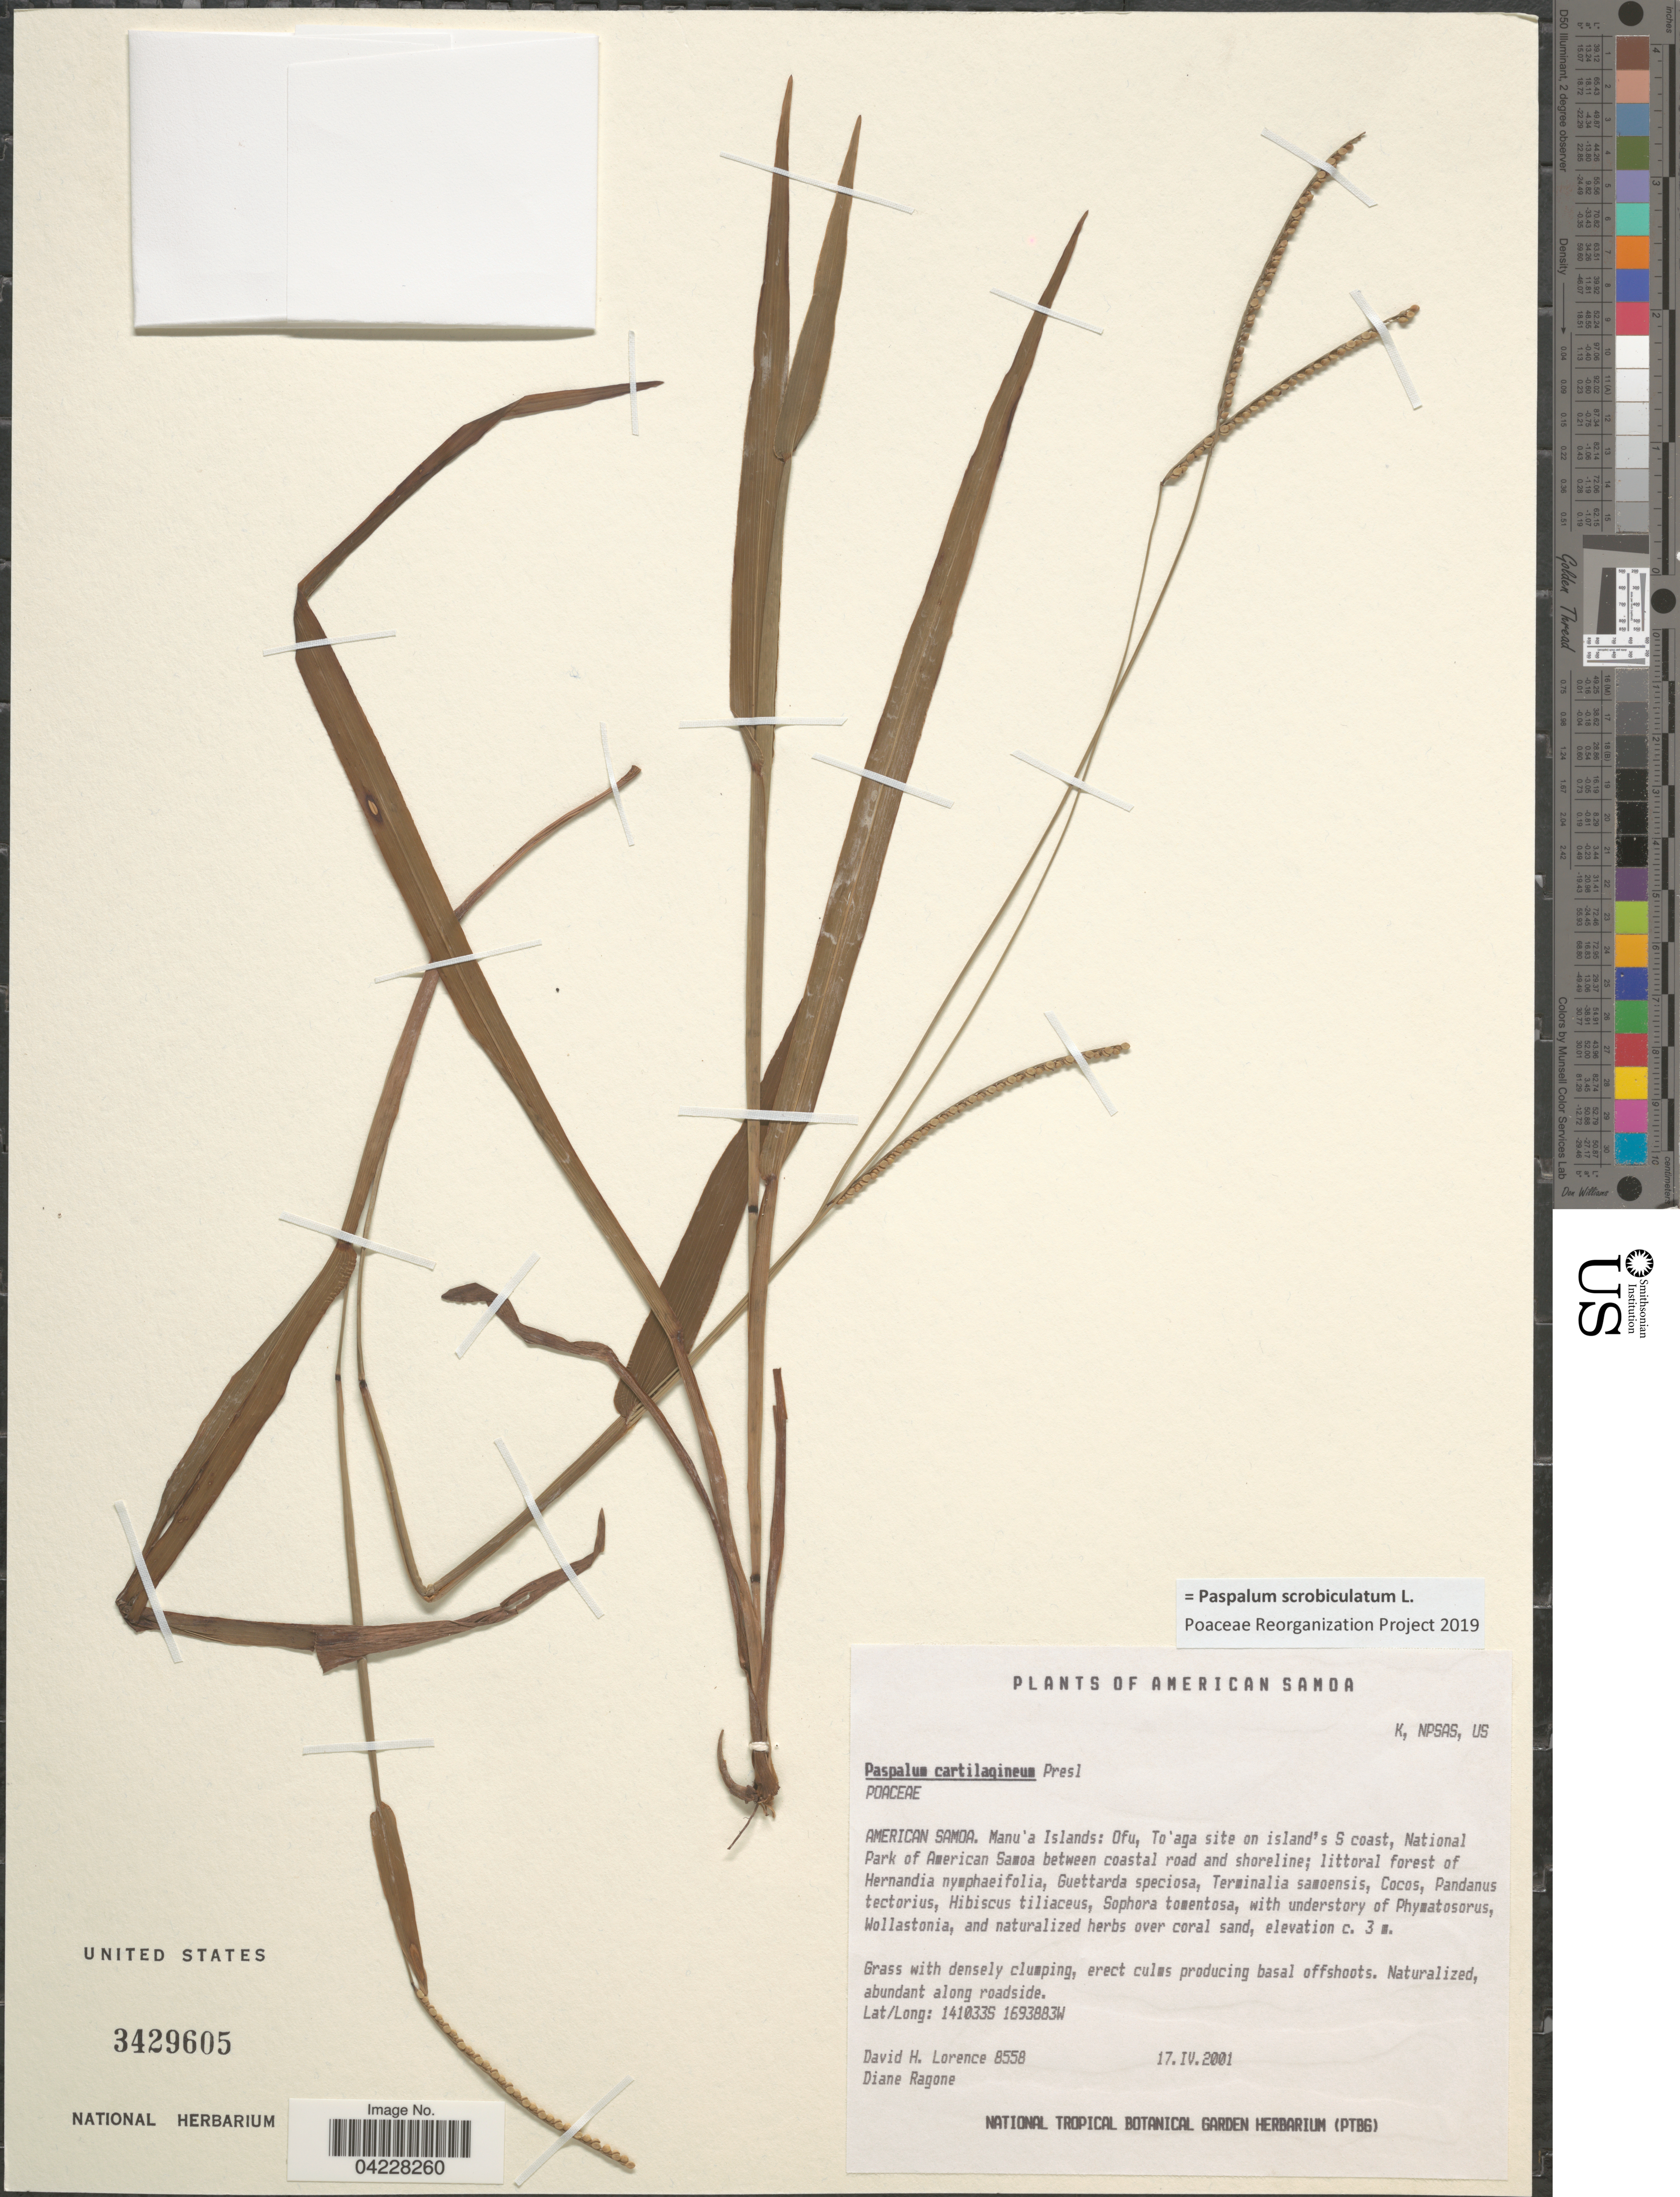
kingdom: Plantae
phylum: Tracheophyta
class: Liliopsida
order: Poales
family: Poaceae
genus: Paspalum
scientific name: Paspalum scrobiculatum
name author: L.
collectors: D. Lorence & D. Ragone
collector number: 8558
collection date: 2001-04-17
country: American Samoa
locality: Manu'a Islands: Ofu, Tp'anga site on island;s S coast, National Park of American Samoa between coastal road and shoreline.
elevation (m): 3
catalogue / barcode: US 3429605